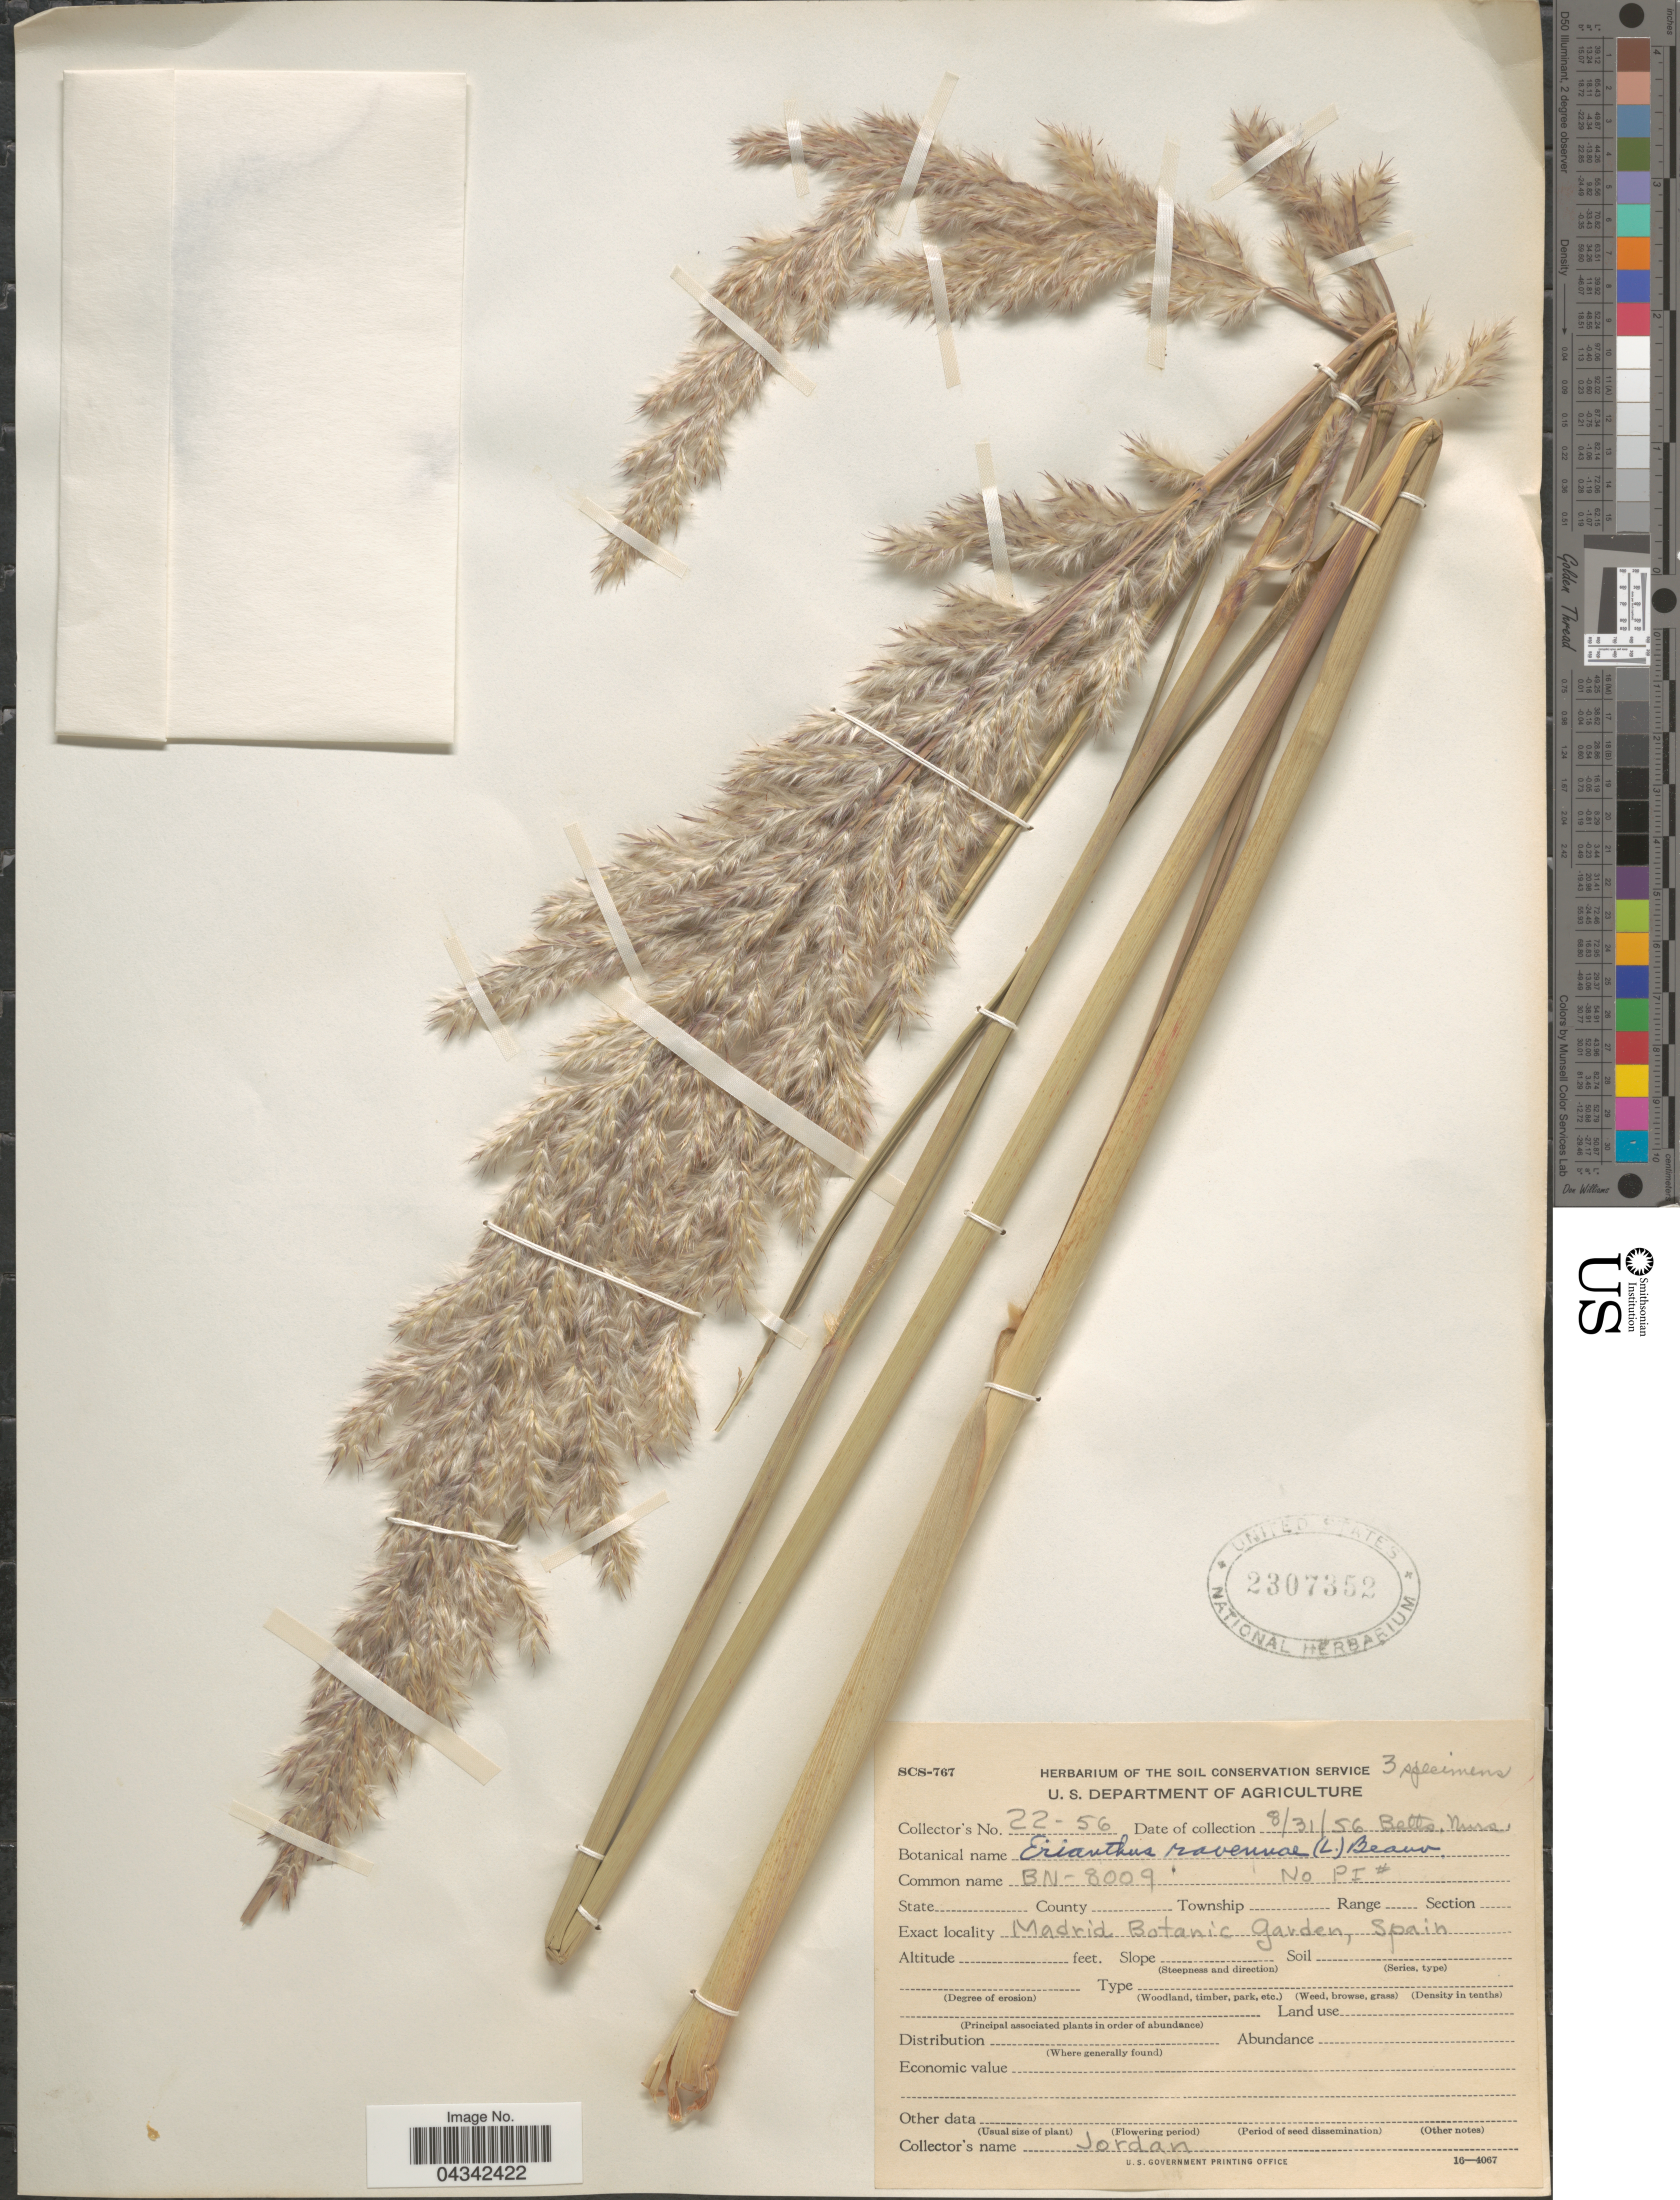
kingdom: Plantae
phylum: Tracheophyta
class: Liliopsida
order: Poales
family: Poaceae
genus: Tripidium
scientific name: Tripidium ravennae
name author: (L.) H. Scholz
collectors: -. Jordan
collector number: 22-56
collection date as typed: Transcribed d/m/y: 31/8/56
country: Spain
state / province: Madrid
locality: Botanic Garden.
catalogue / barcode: US 2307352